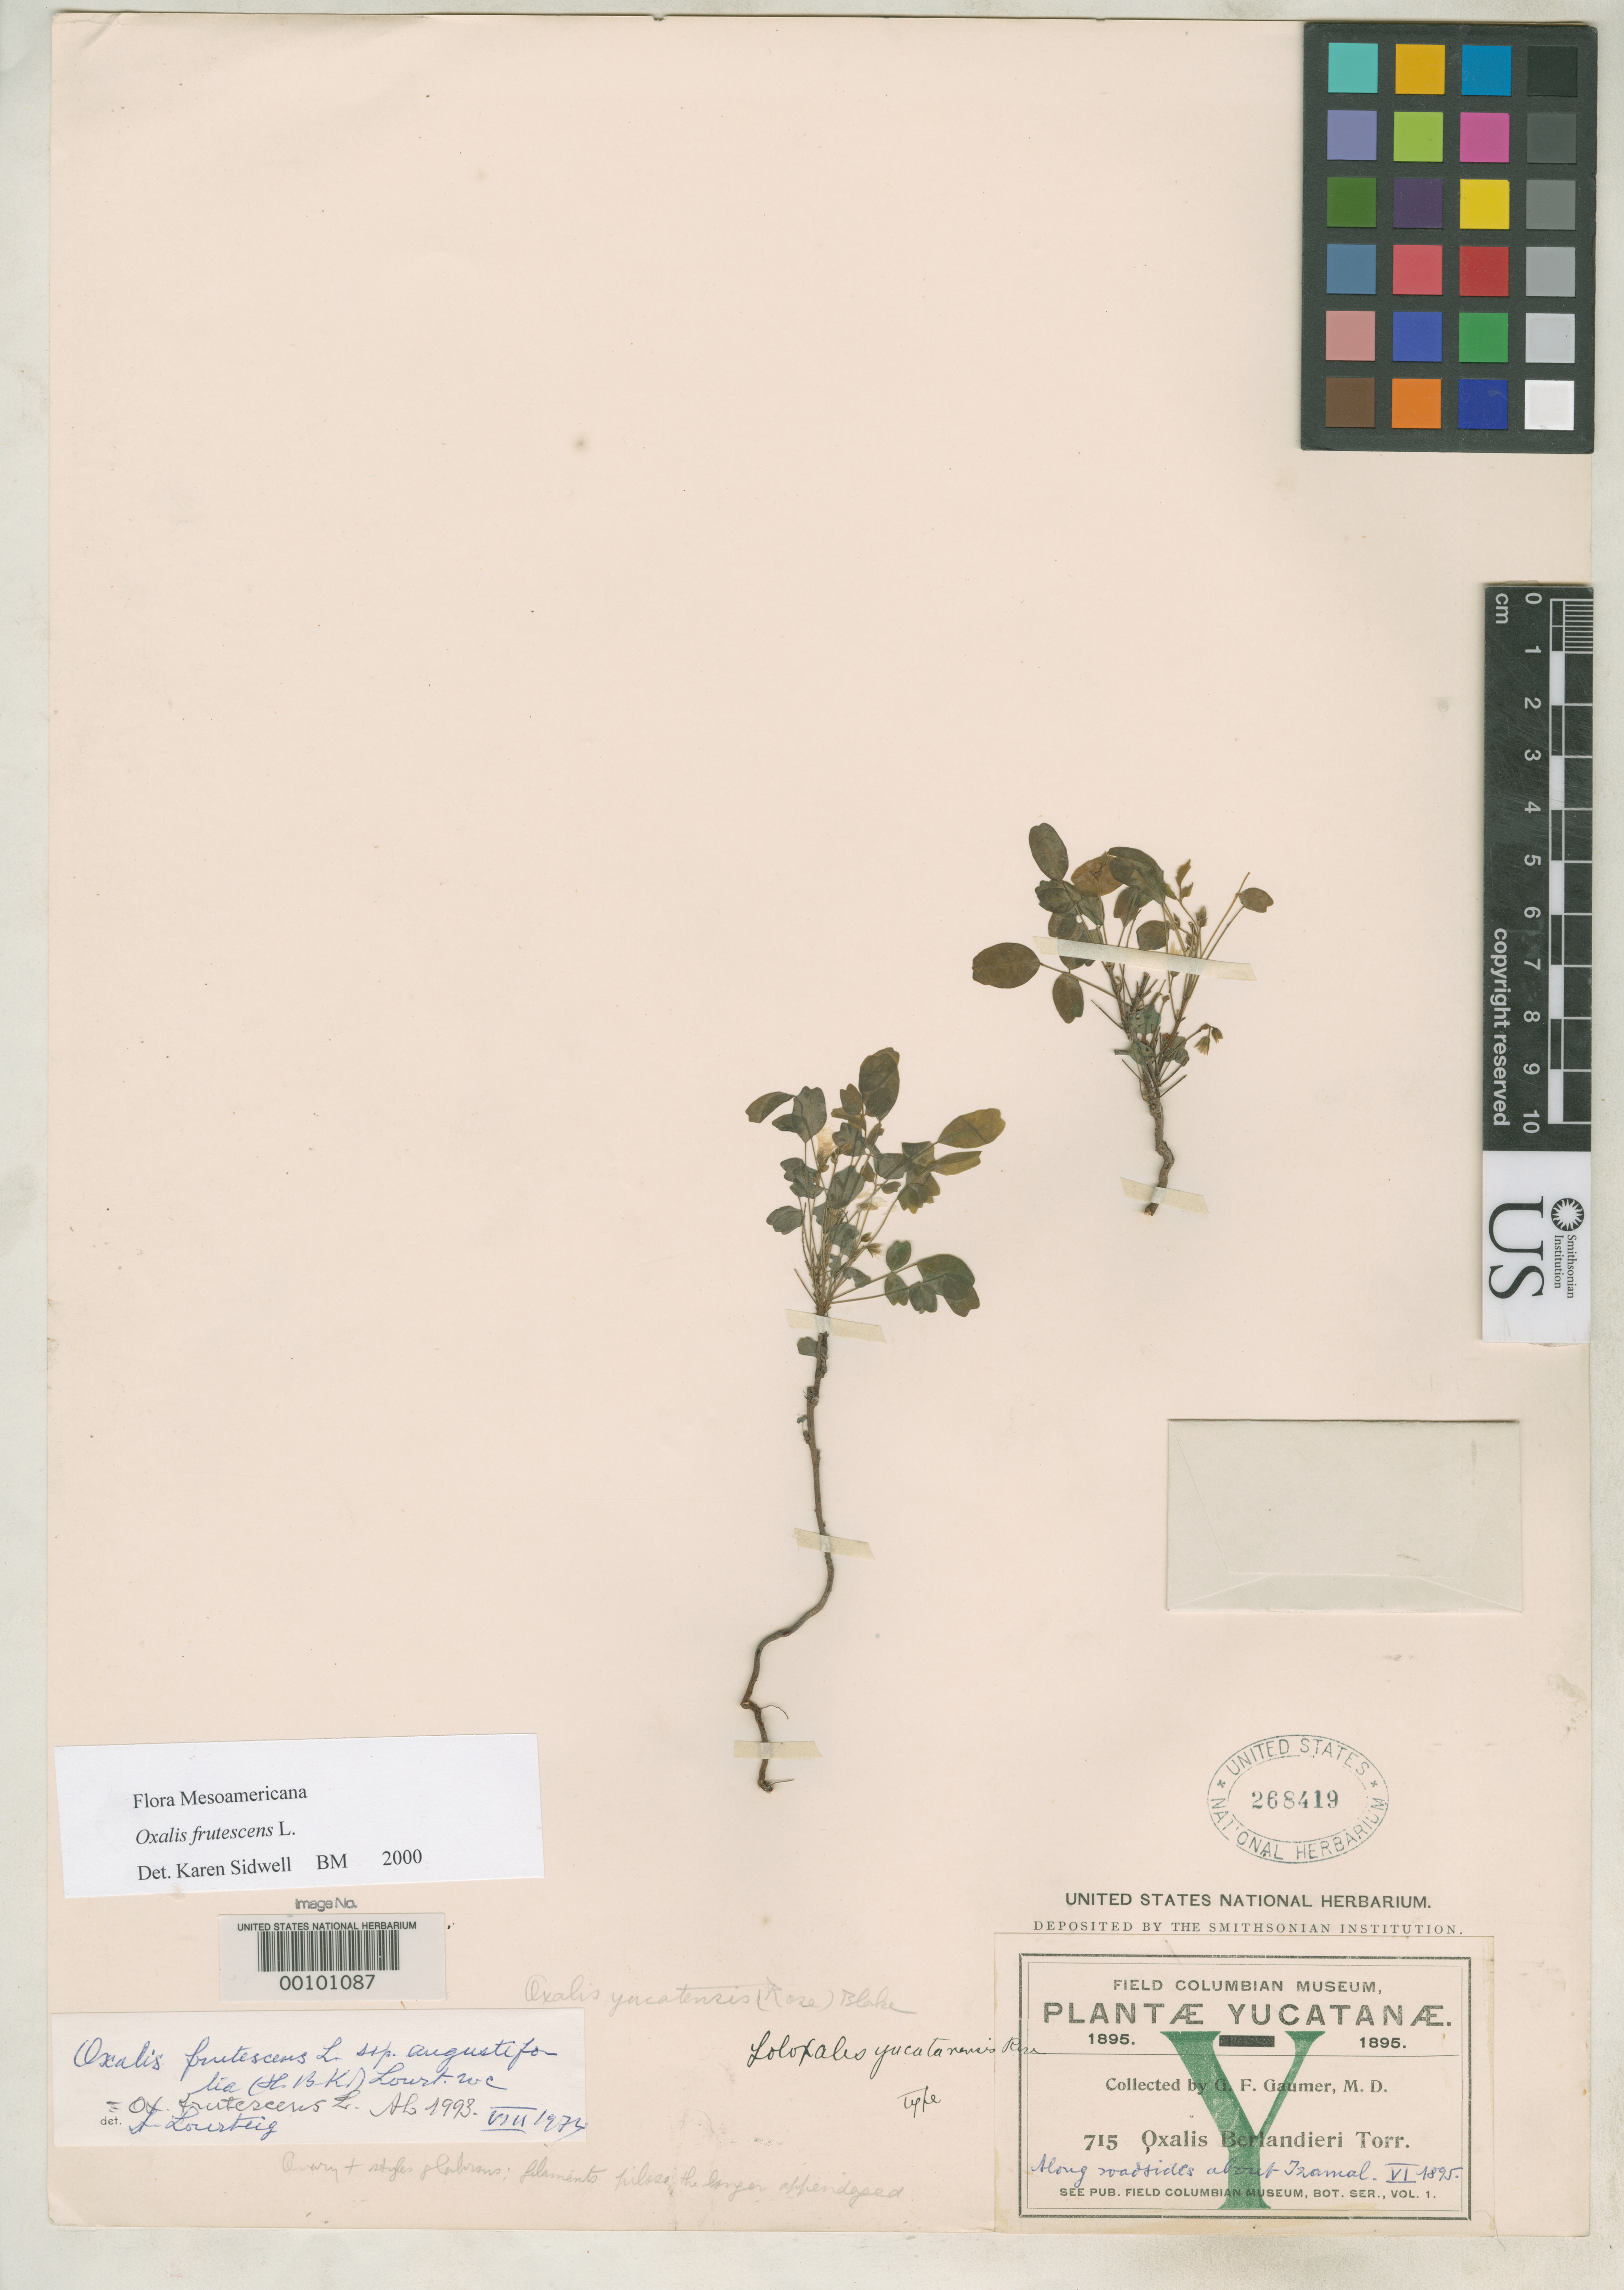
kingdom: Plantae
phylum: Tracheophyta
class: Magnoliopsida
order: Oxalidales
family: Oxalidaceae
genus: Lotoxalis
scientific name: Lotoxalis yucatanensis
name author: Rose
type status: Holotype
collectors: G. F. Gaumer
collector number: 715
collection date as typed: Jun 1895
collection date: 1895-06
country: Mexico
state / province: Yucatán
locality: About Izamal.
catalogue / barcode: US 268419